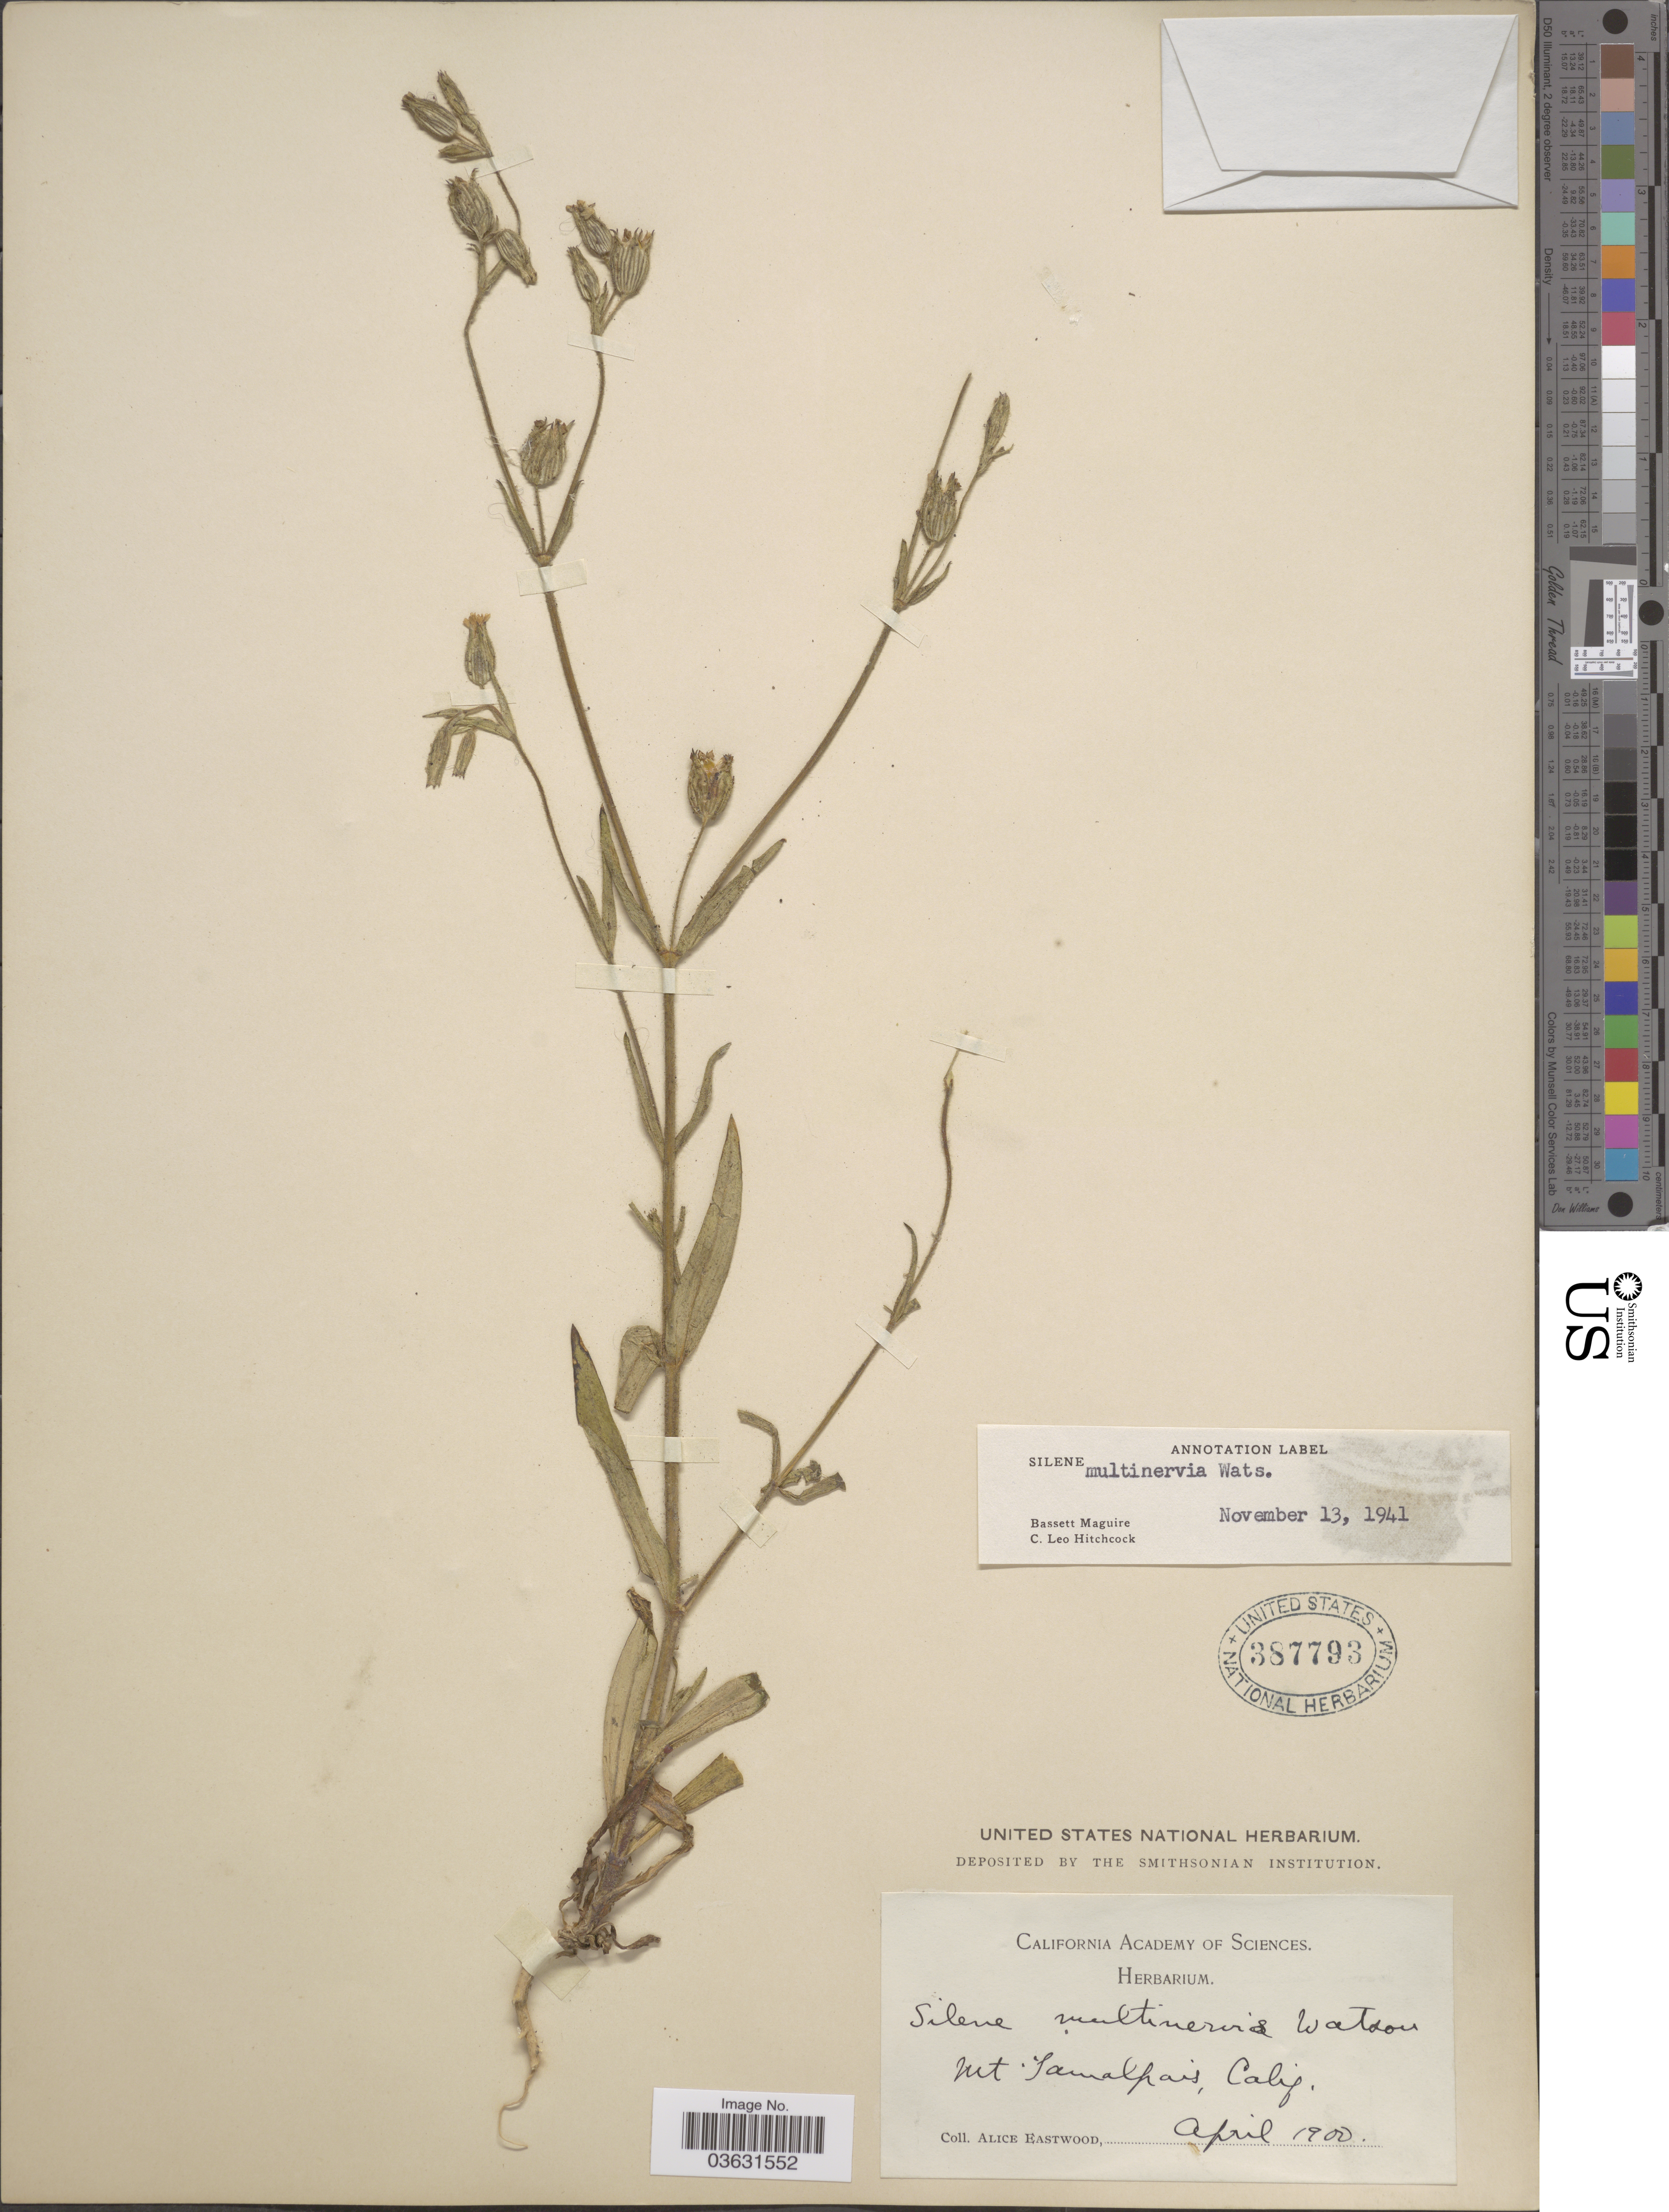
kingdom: Plantae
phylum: Tracheophyta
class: Magnoliopsida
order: Caryophyllales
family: Caryophyllaceae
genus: Silene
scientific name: Silene multinervia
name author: S. Watson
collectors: A. Eastwood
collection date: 1900-04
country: United States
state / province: California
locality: Mt. Tamalpais.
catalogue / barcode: US 387793